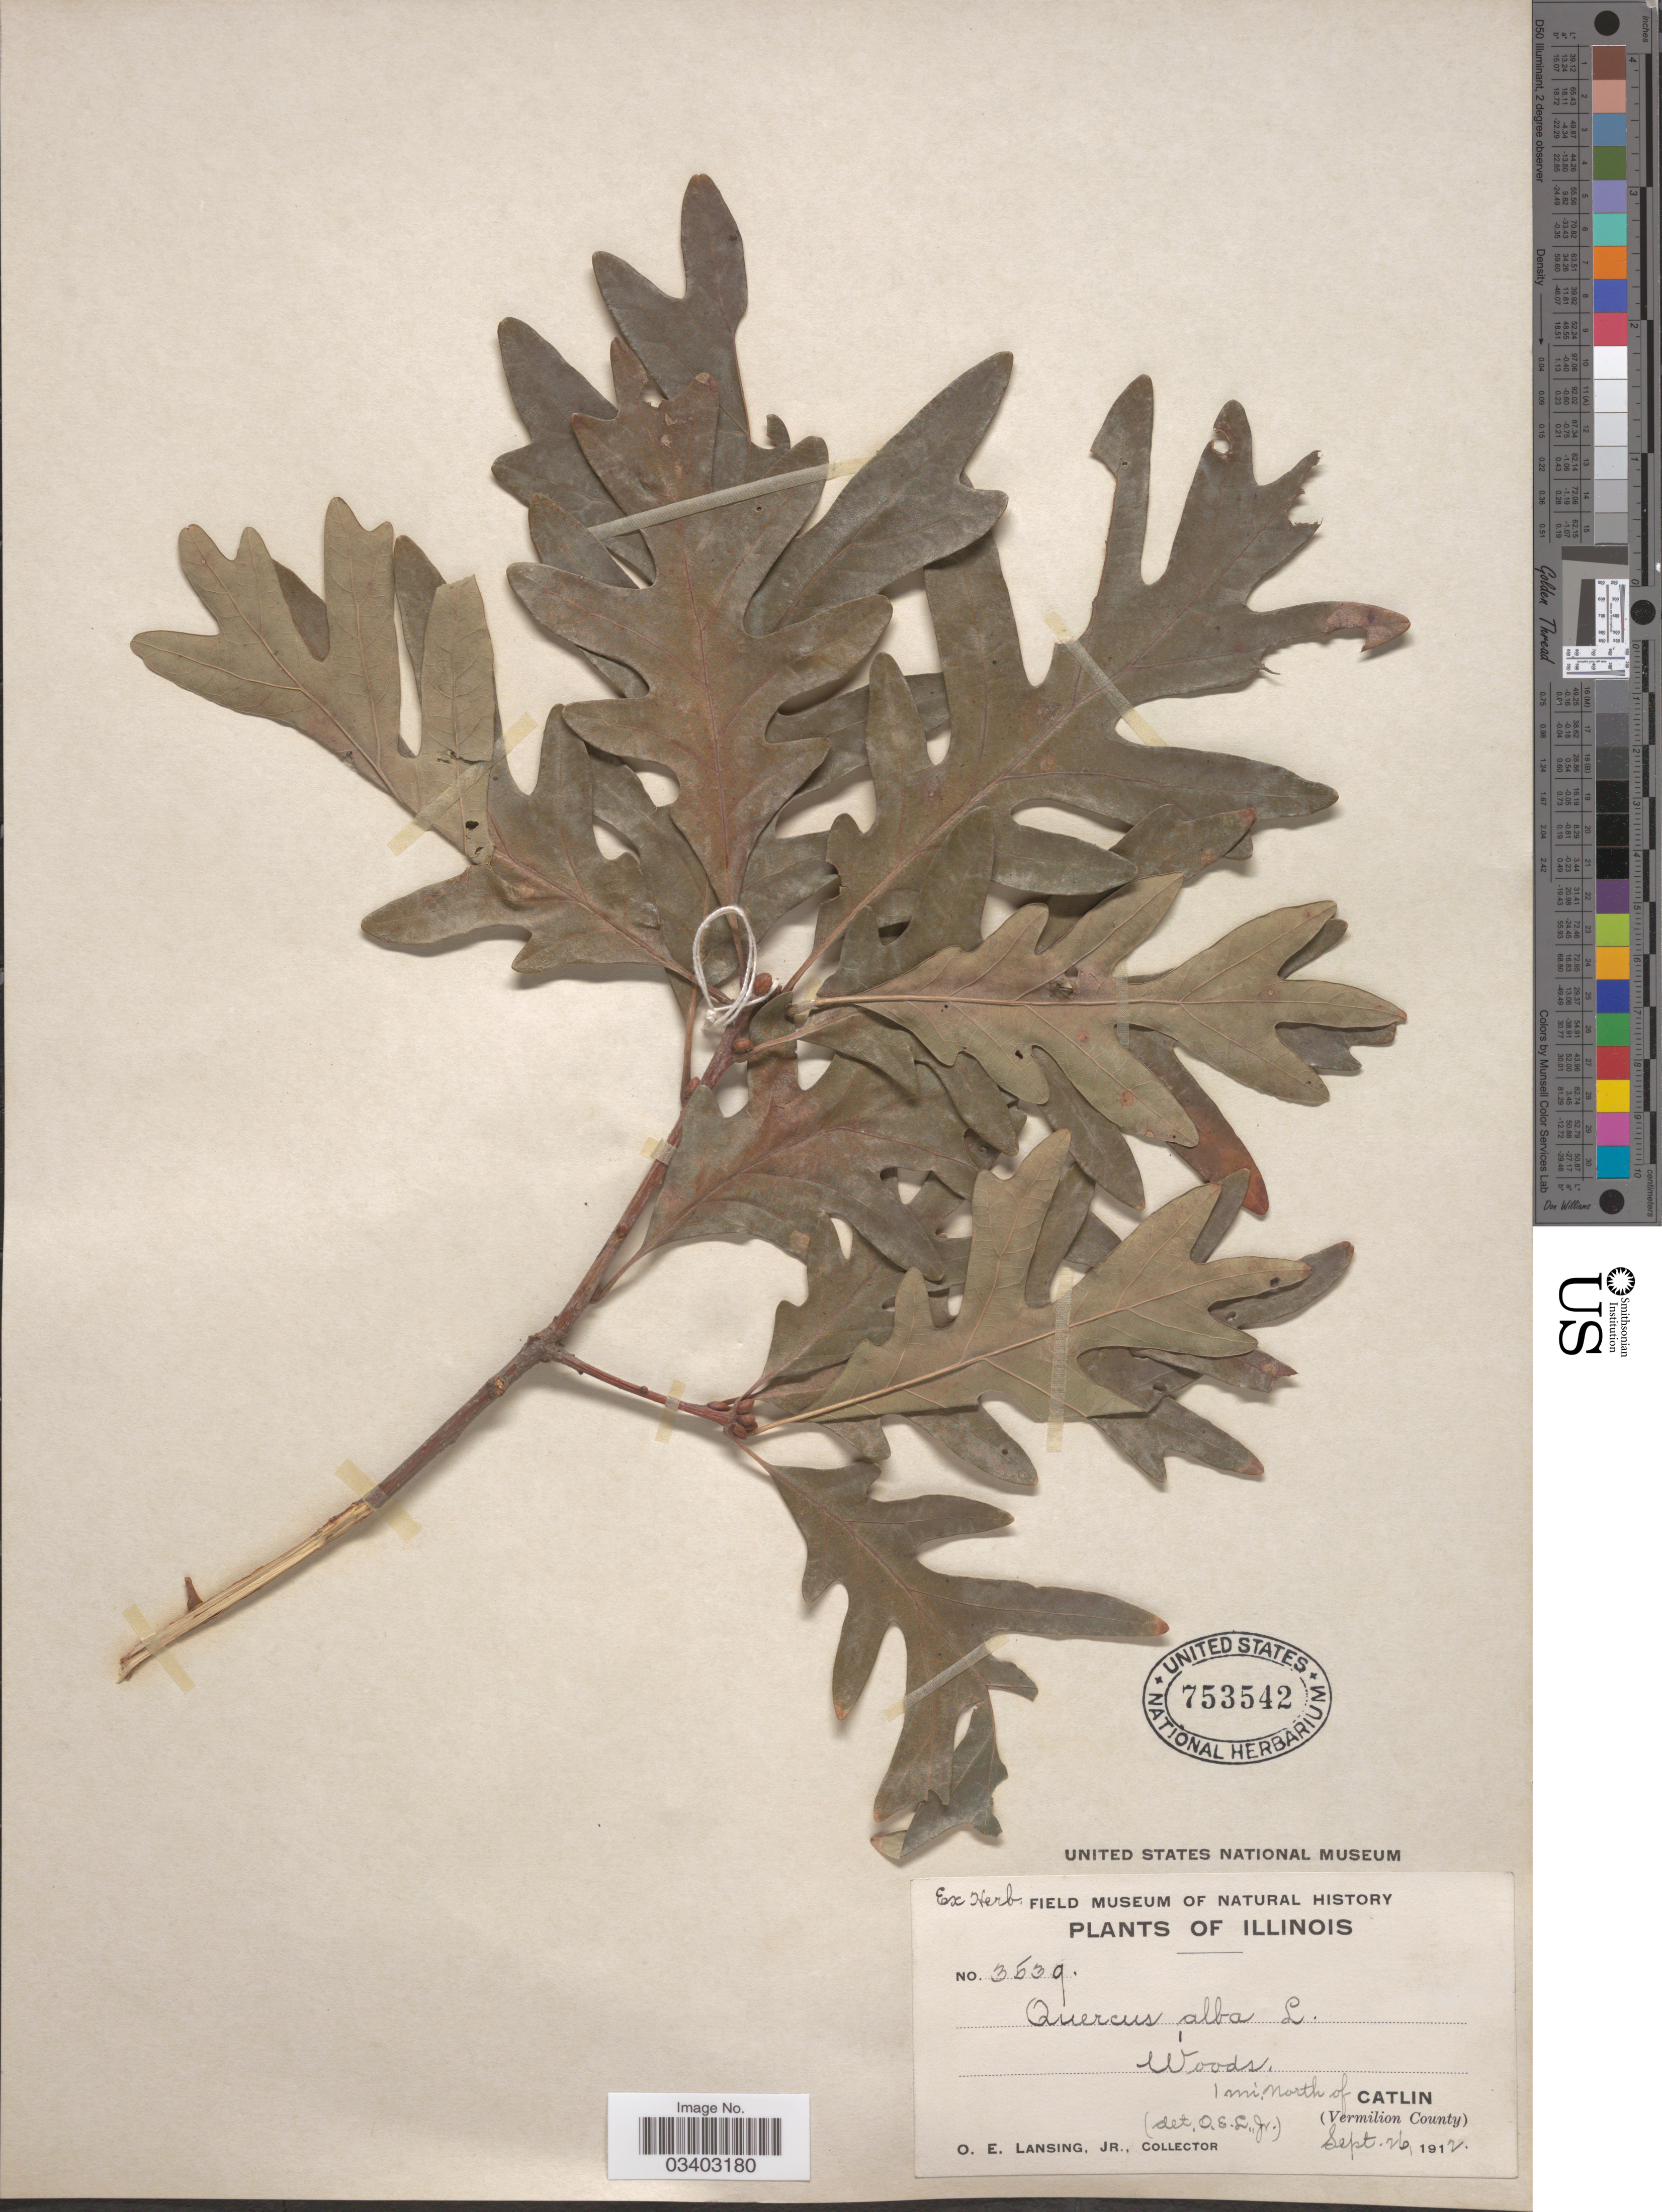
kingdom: Plantae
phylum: Tracheophyta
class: Magnoliopsida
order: Fagales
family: Fagaceae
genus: Quercus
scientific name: Quercus alba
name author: L.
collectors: O. Lansing Jr.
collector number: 3539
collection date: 1912-09-26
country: United States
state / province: Illinois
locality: Woods, 1 mi. north of Catlin (Vermilion County).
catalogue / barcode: US 753542